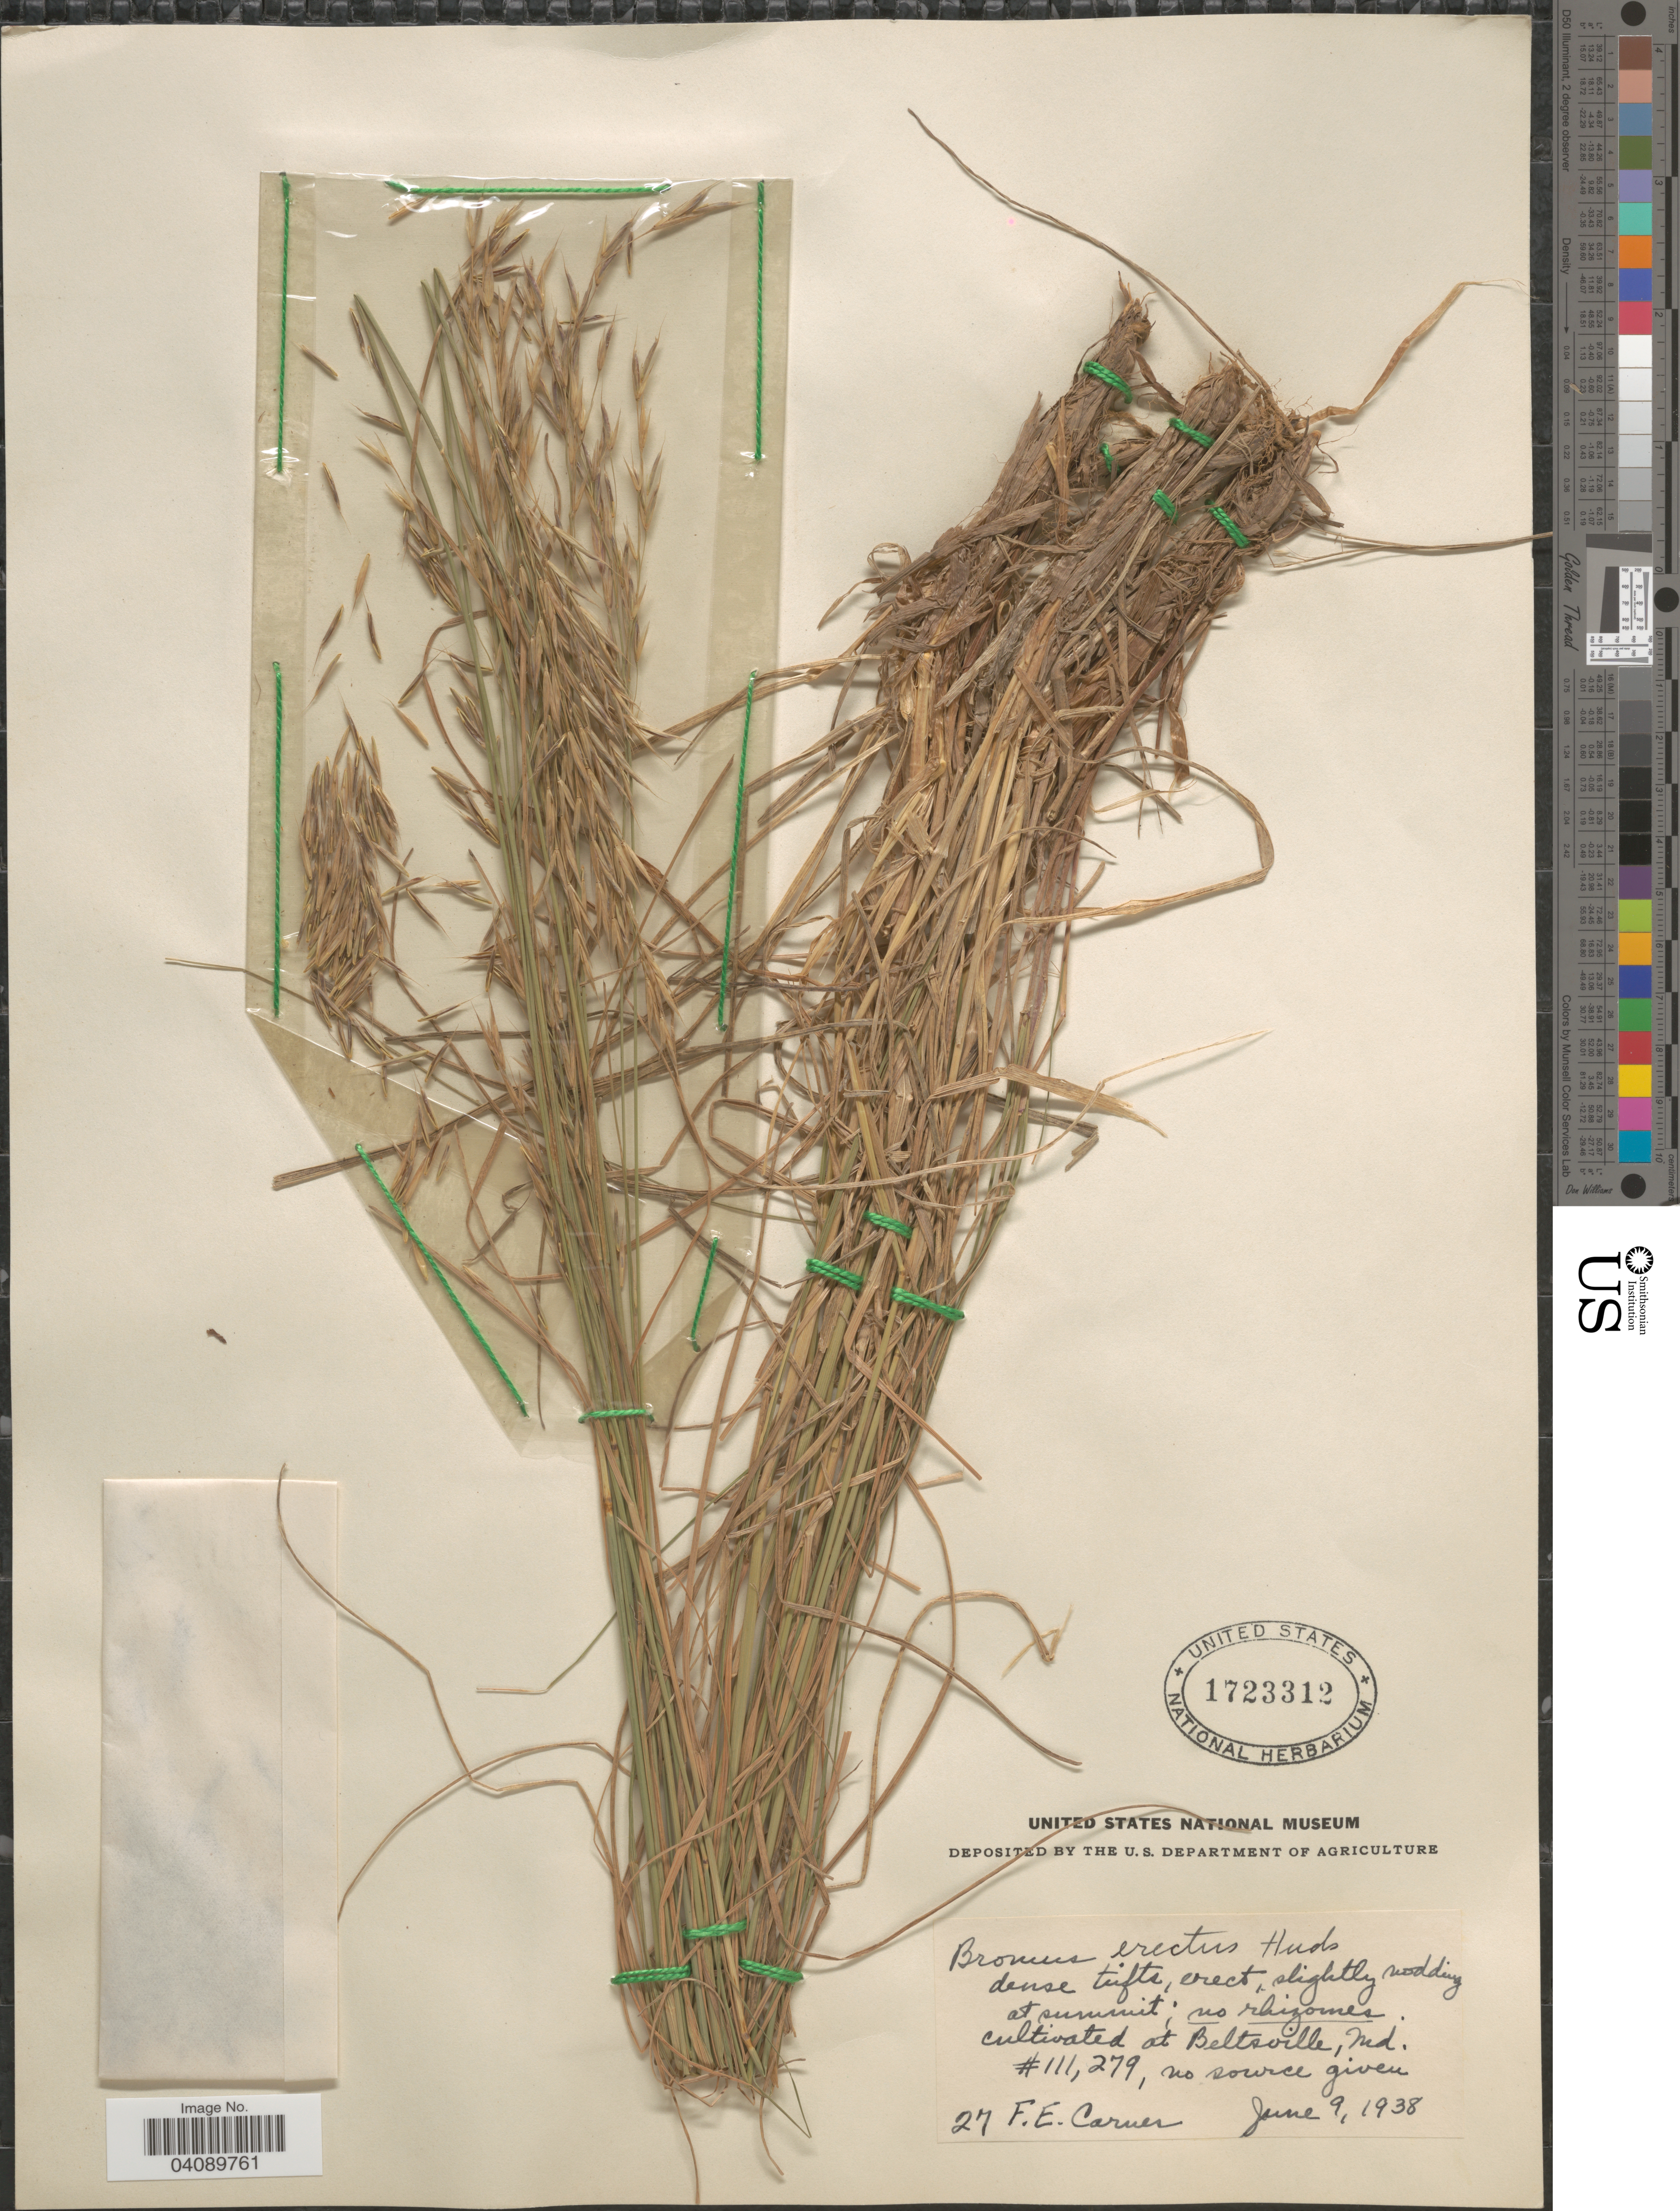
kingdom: Plantae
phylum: Tracheophyta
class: Liliopsida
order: Poales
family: Poaceae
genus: Bromus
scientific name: Bromus erectus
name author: Huds.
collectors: F. Carnes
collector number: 27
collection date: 1938-06-09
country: United States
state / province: Maryland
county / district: Prince George's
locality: Beltsville.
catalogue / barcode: US 1723312